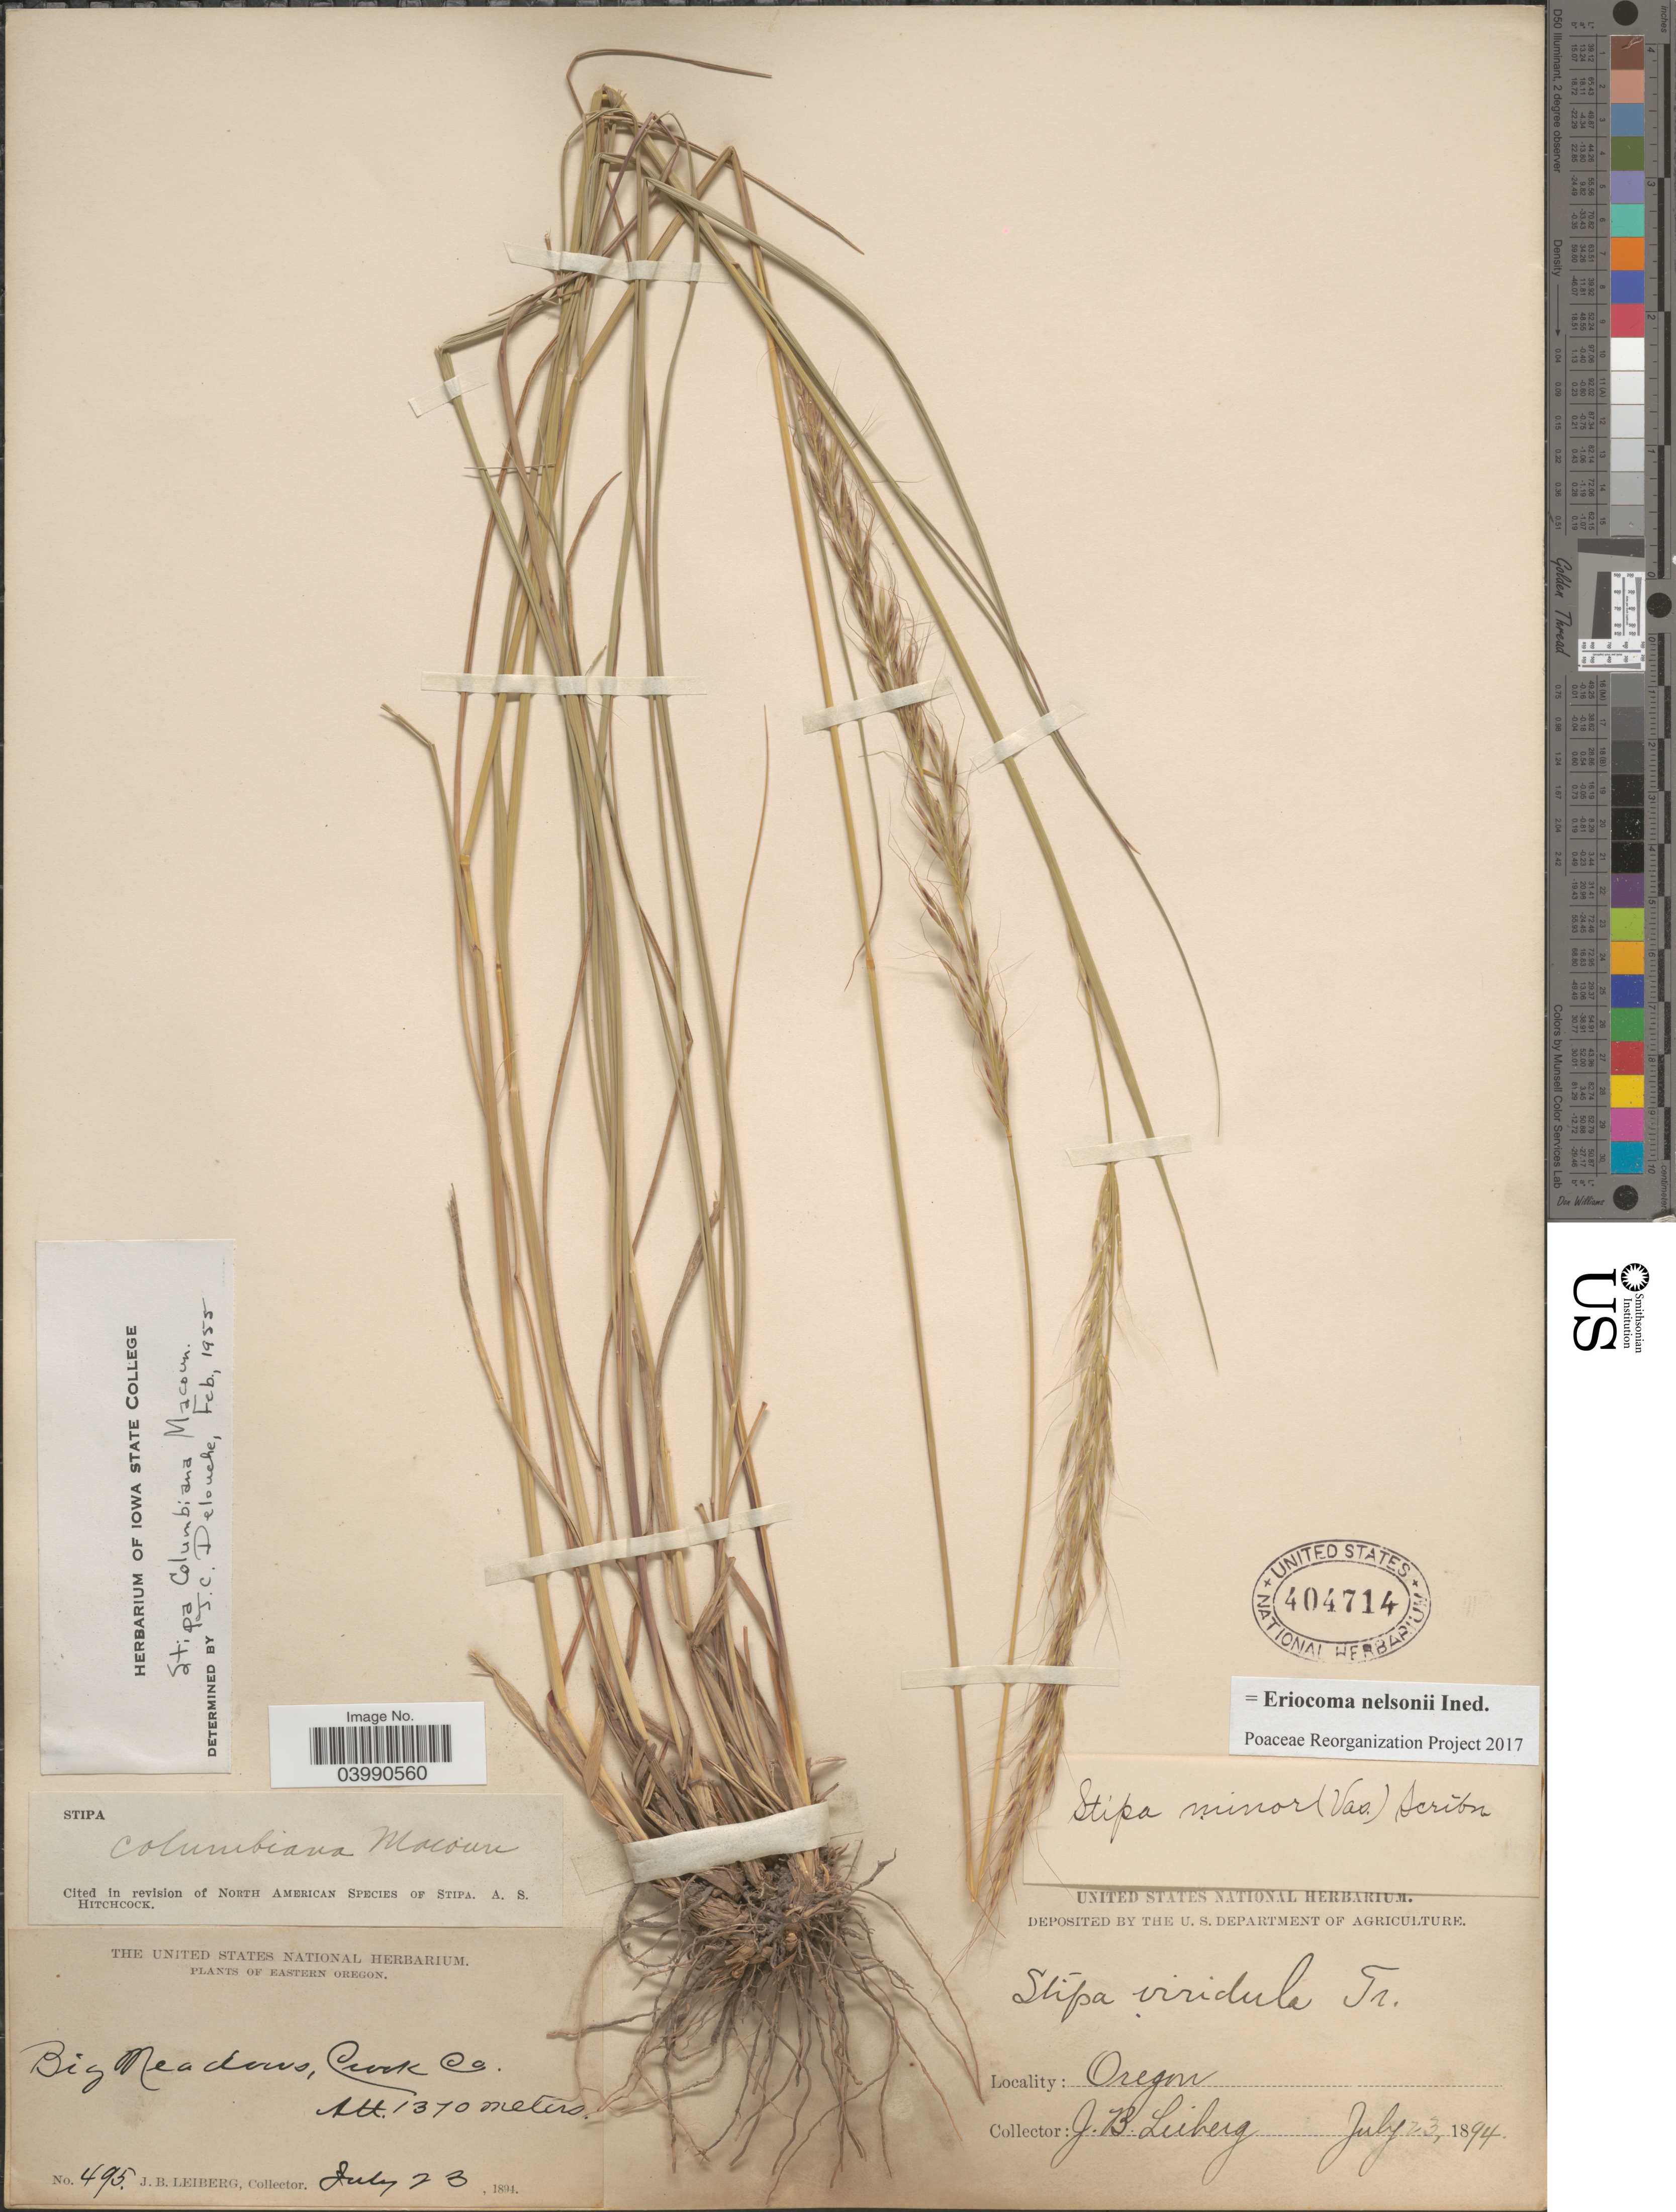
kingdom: Plantae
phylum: Tracheophyta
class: Liliopsida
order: Poales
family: Poaceae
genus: Eriocoma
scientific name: Eriocoma nelsonii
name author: (Scribn.) Romasch.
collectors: J. B. Leiberg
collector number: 495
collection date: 1894-07-23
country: United States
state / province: Oregon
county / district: Crook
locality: Eastern Oregon. Big Meadows, Crook Co.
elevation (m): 1370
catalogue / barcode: US 404714